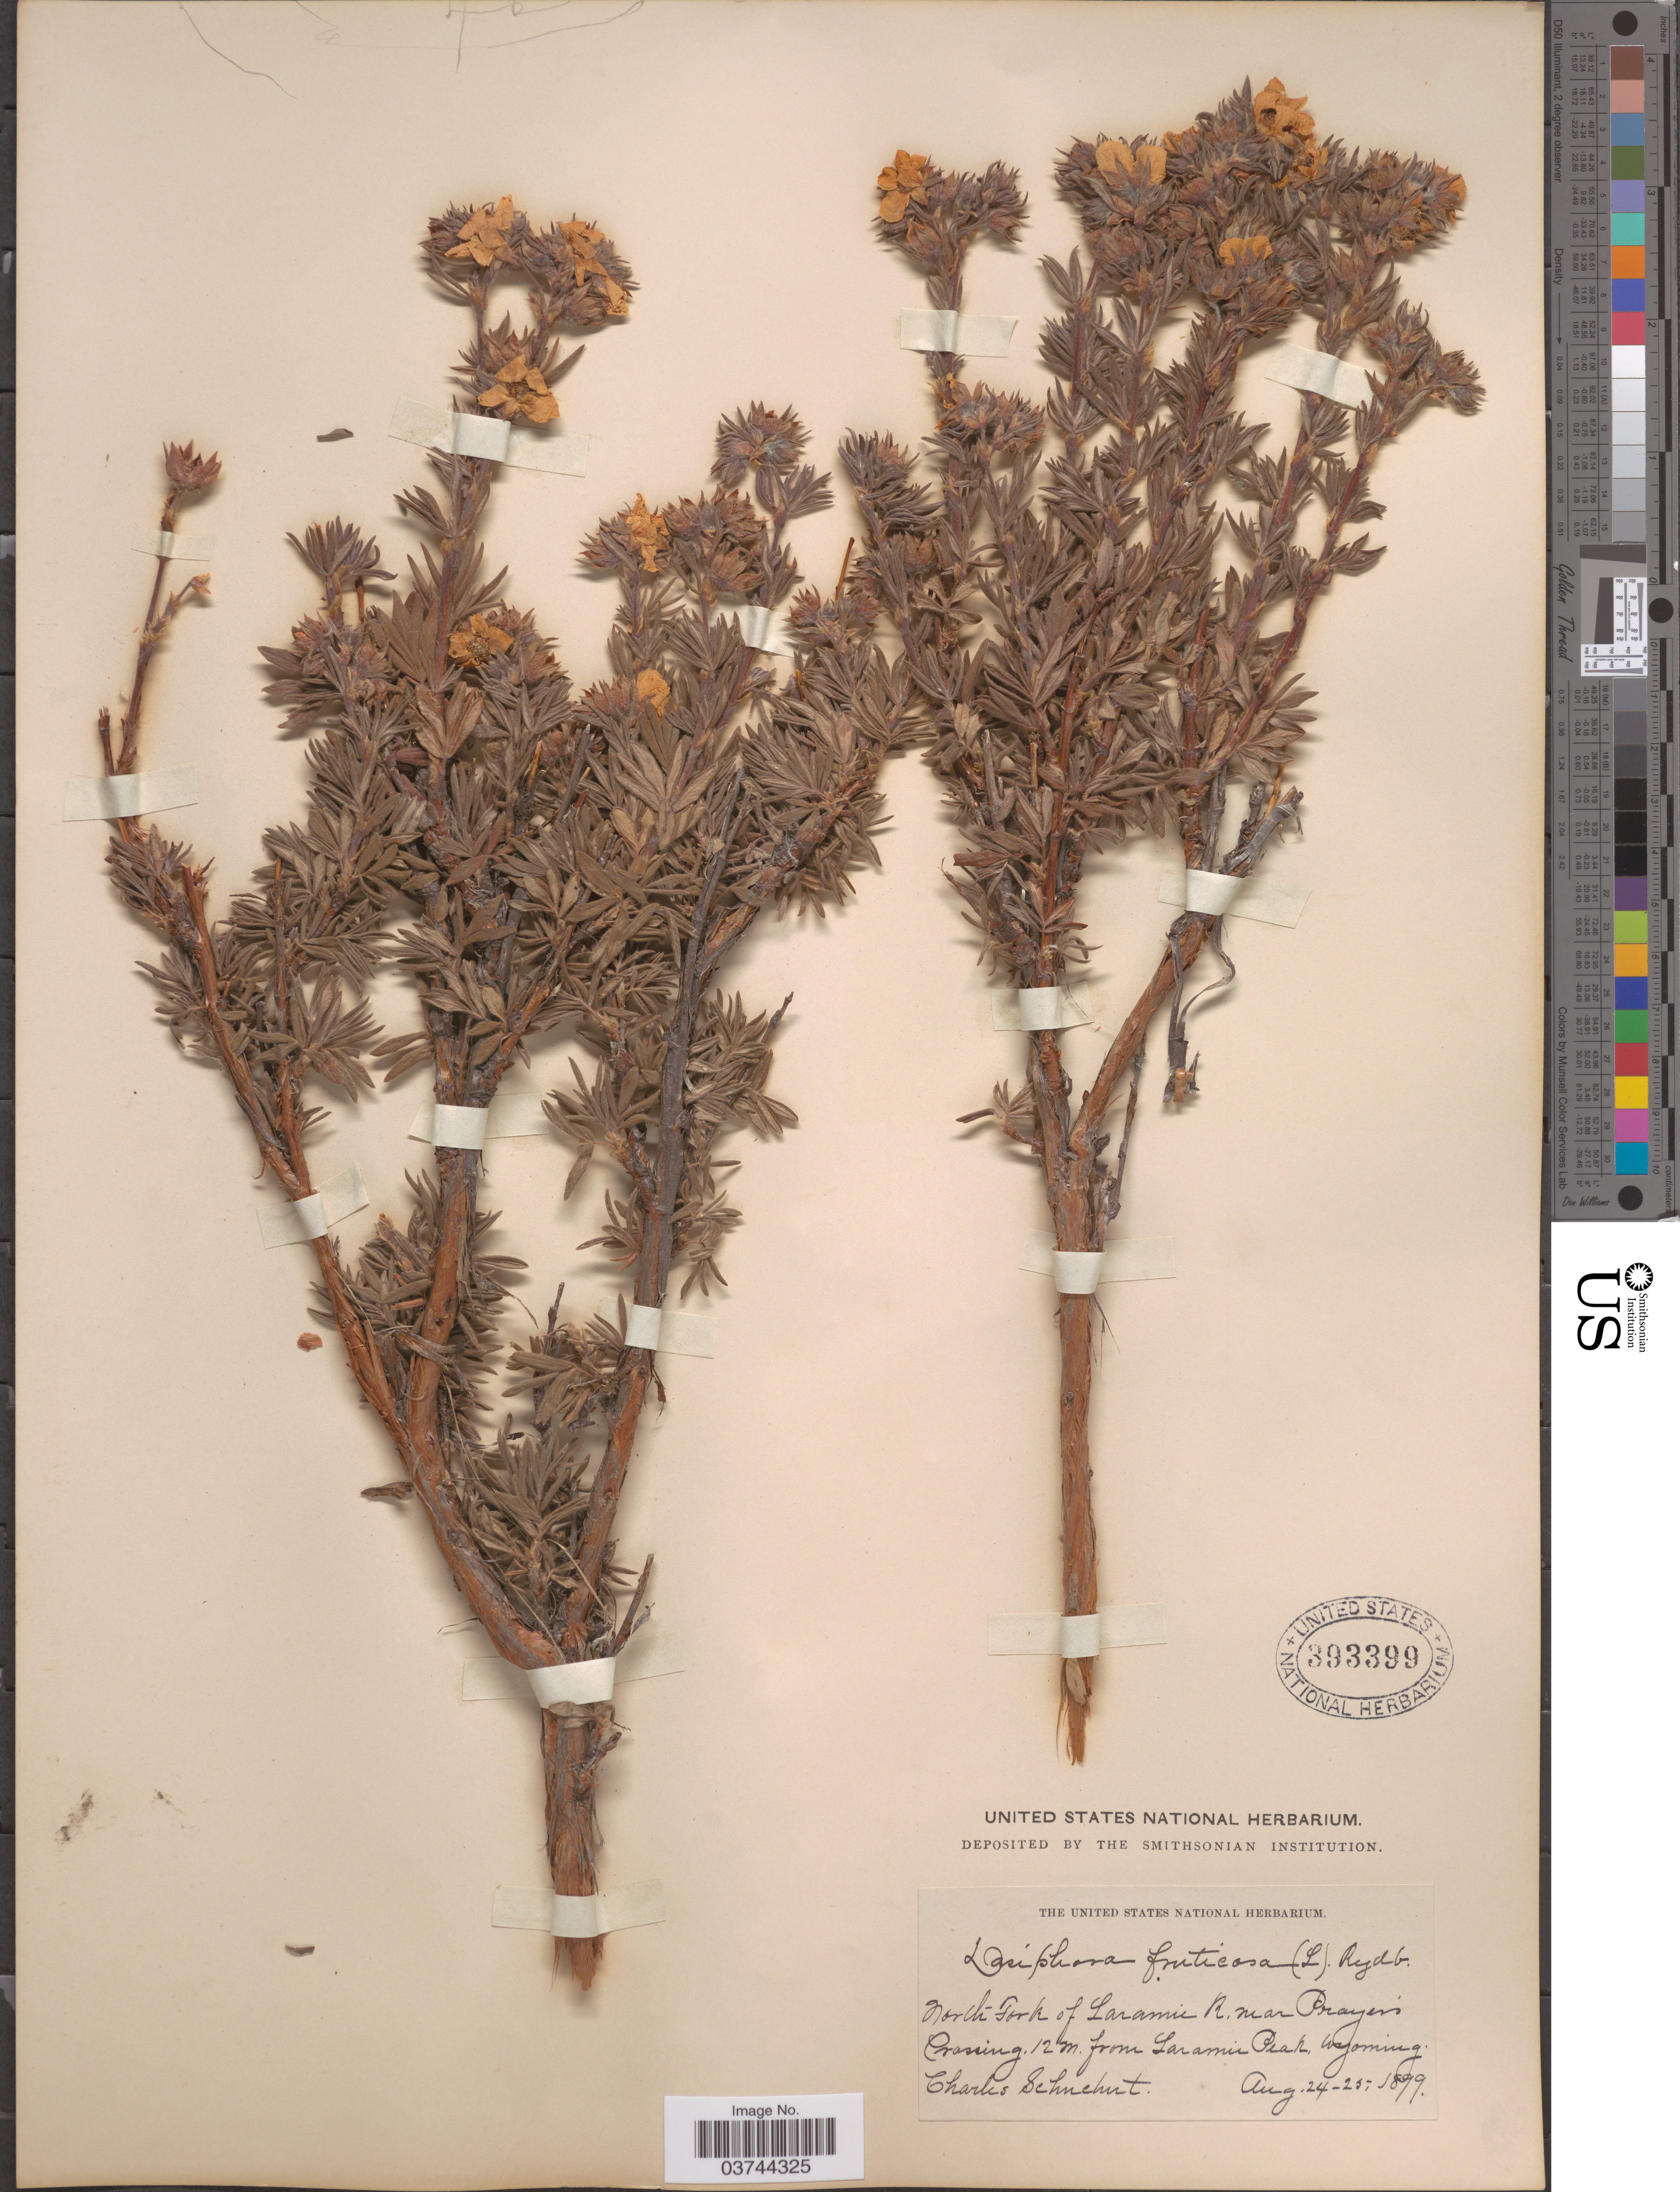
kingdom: Plantae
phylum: Tracheophyta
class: Magnoliopsida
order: Rosales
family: Rosaceae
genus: Dasiphora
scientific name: Dasiphora fruticosa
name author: (L.) Rydb.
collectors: C. Schuchert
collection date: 1899-08-24/1899-08-25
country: United States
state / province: Wyoming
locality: North Fork of Laramie R. near Prayer's Crossing. 12 m. from Laramie Peak.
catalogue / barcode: US 393399